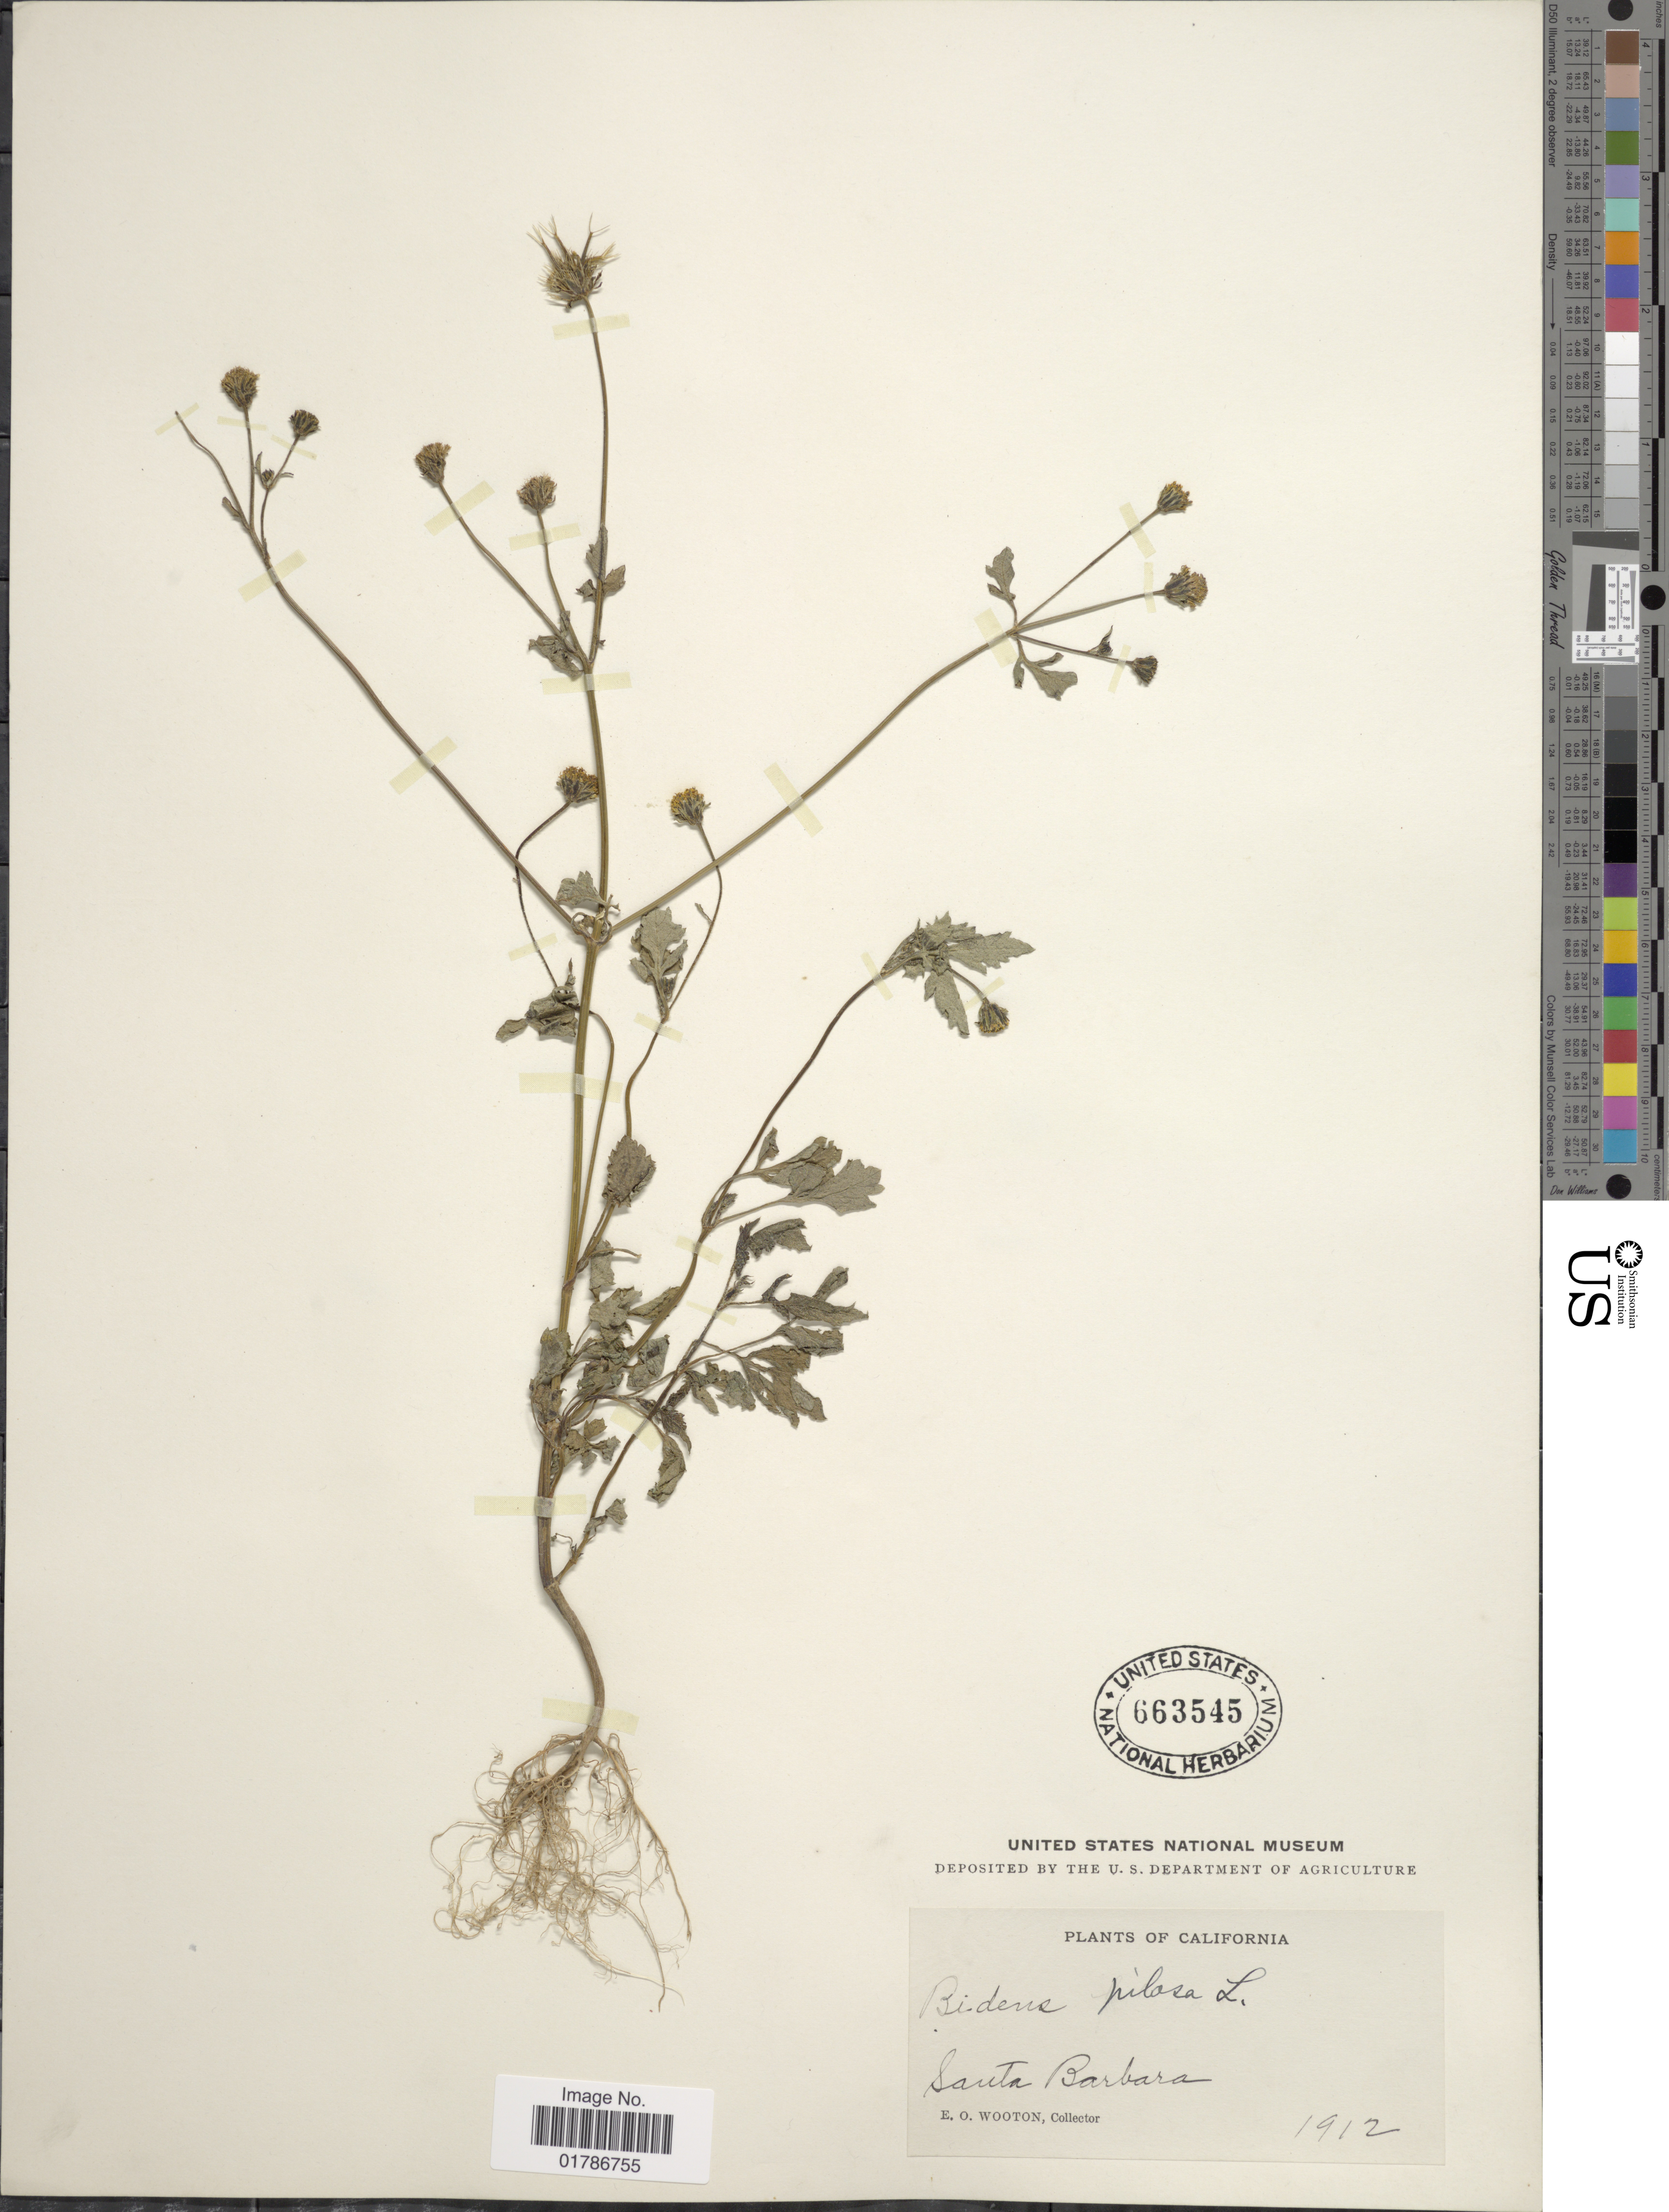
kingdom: Plantae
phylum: Tracheophyta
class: Magnoliopsida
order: Asterales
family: Asteraceae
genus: Bidens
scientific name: Bidens pilosa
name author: L.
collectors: E. O. Wooton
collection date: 1912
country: United States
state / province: California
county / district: Santa Barbara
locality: Santa Barbara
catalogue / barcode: US 663545